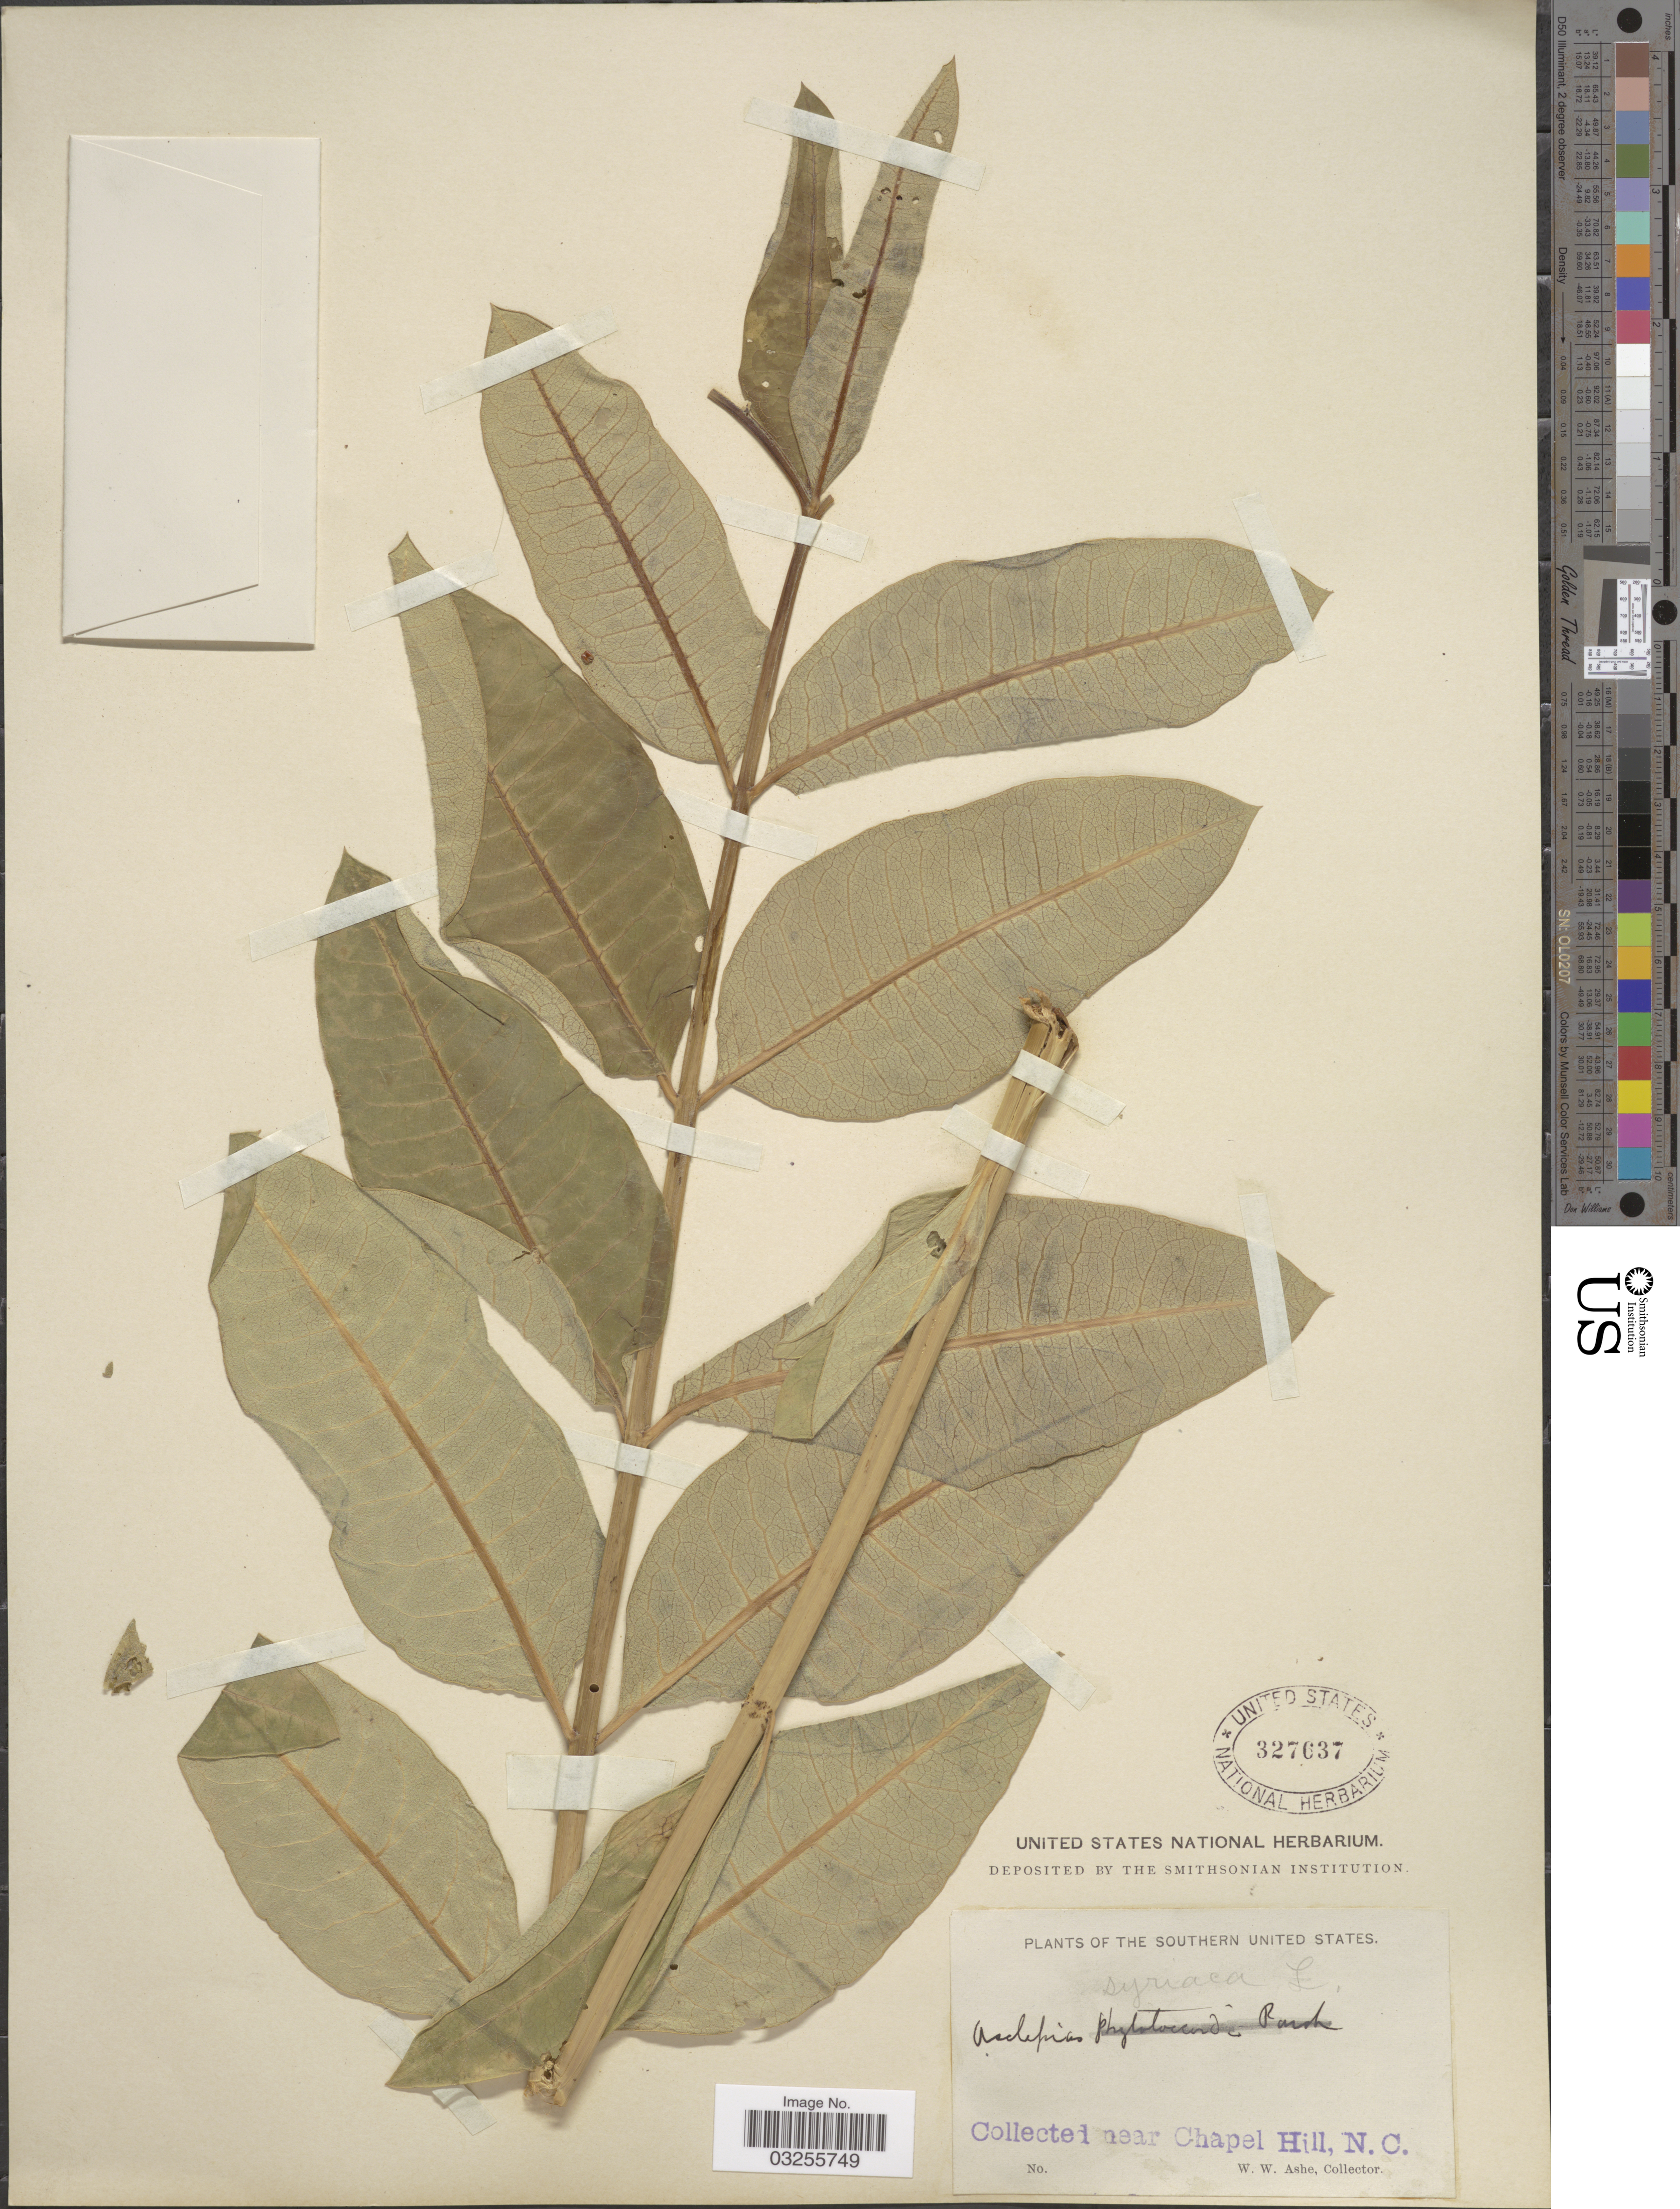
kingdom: Plantae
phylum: Tracheophyta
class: Magnoliopsida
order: Gentianales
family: Apocynaceae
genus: Asclepias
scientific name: Asclepias syriaca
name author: L.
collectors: W. W. Ashe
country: United States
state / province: North Carolina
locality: The Southern United States. Near Chapel Hill.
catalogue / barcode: US 327637